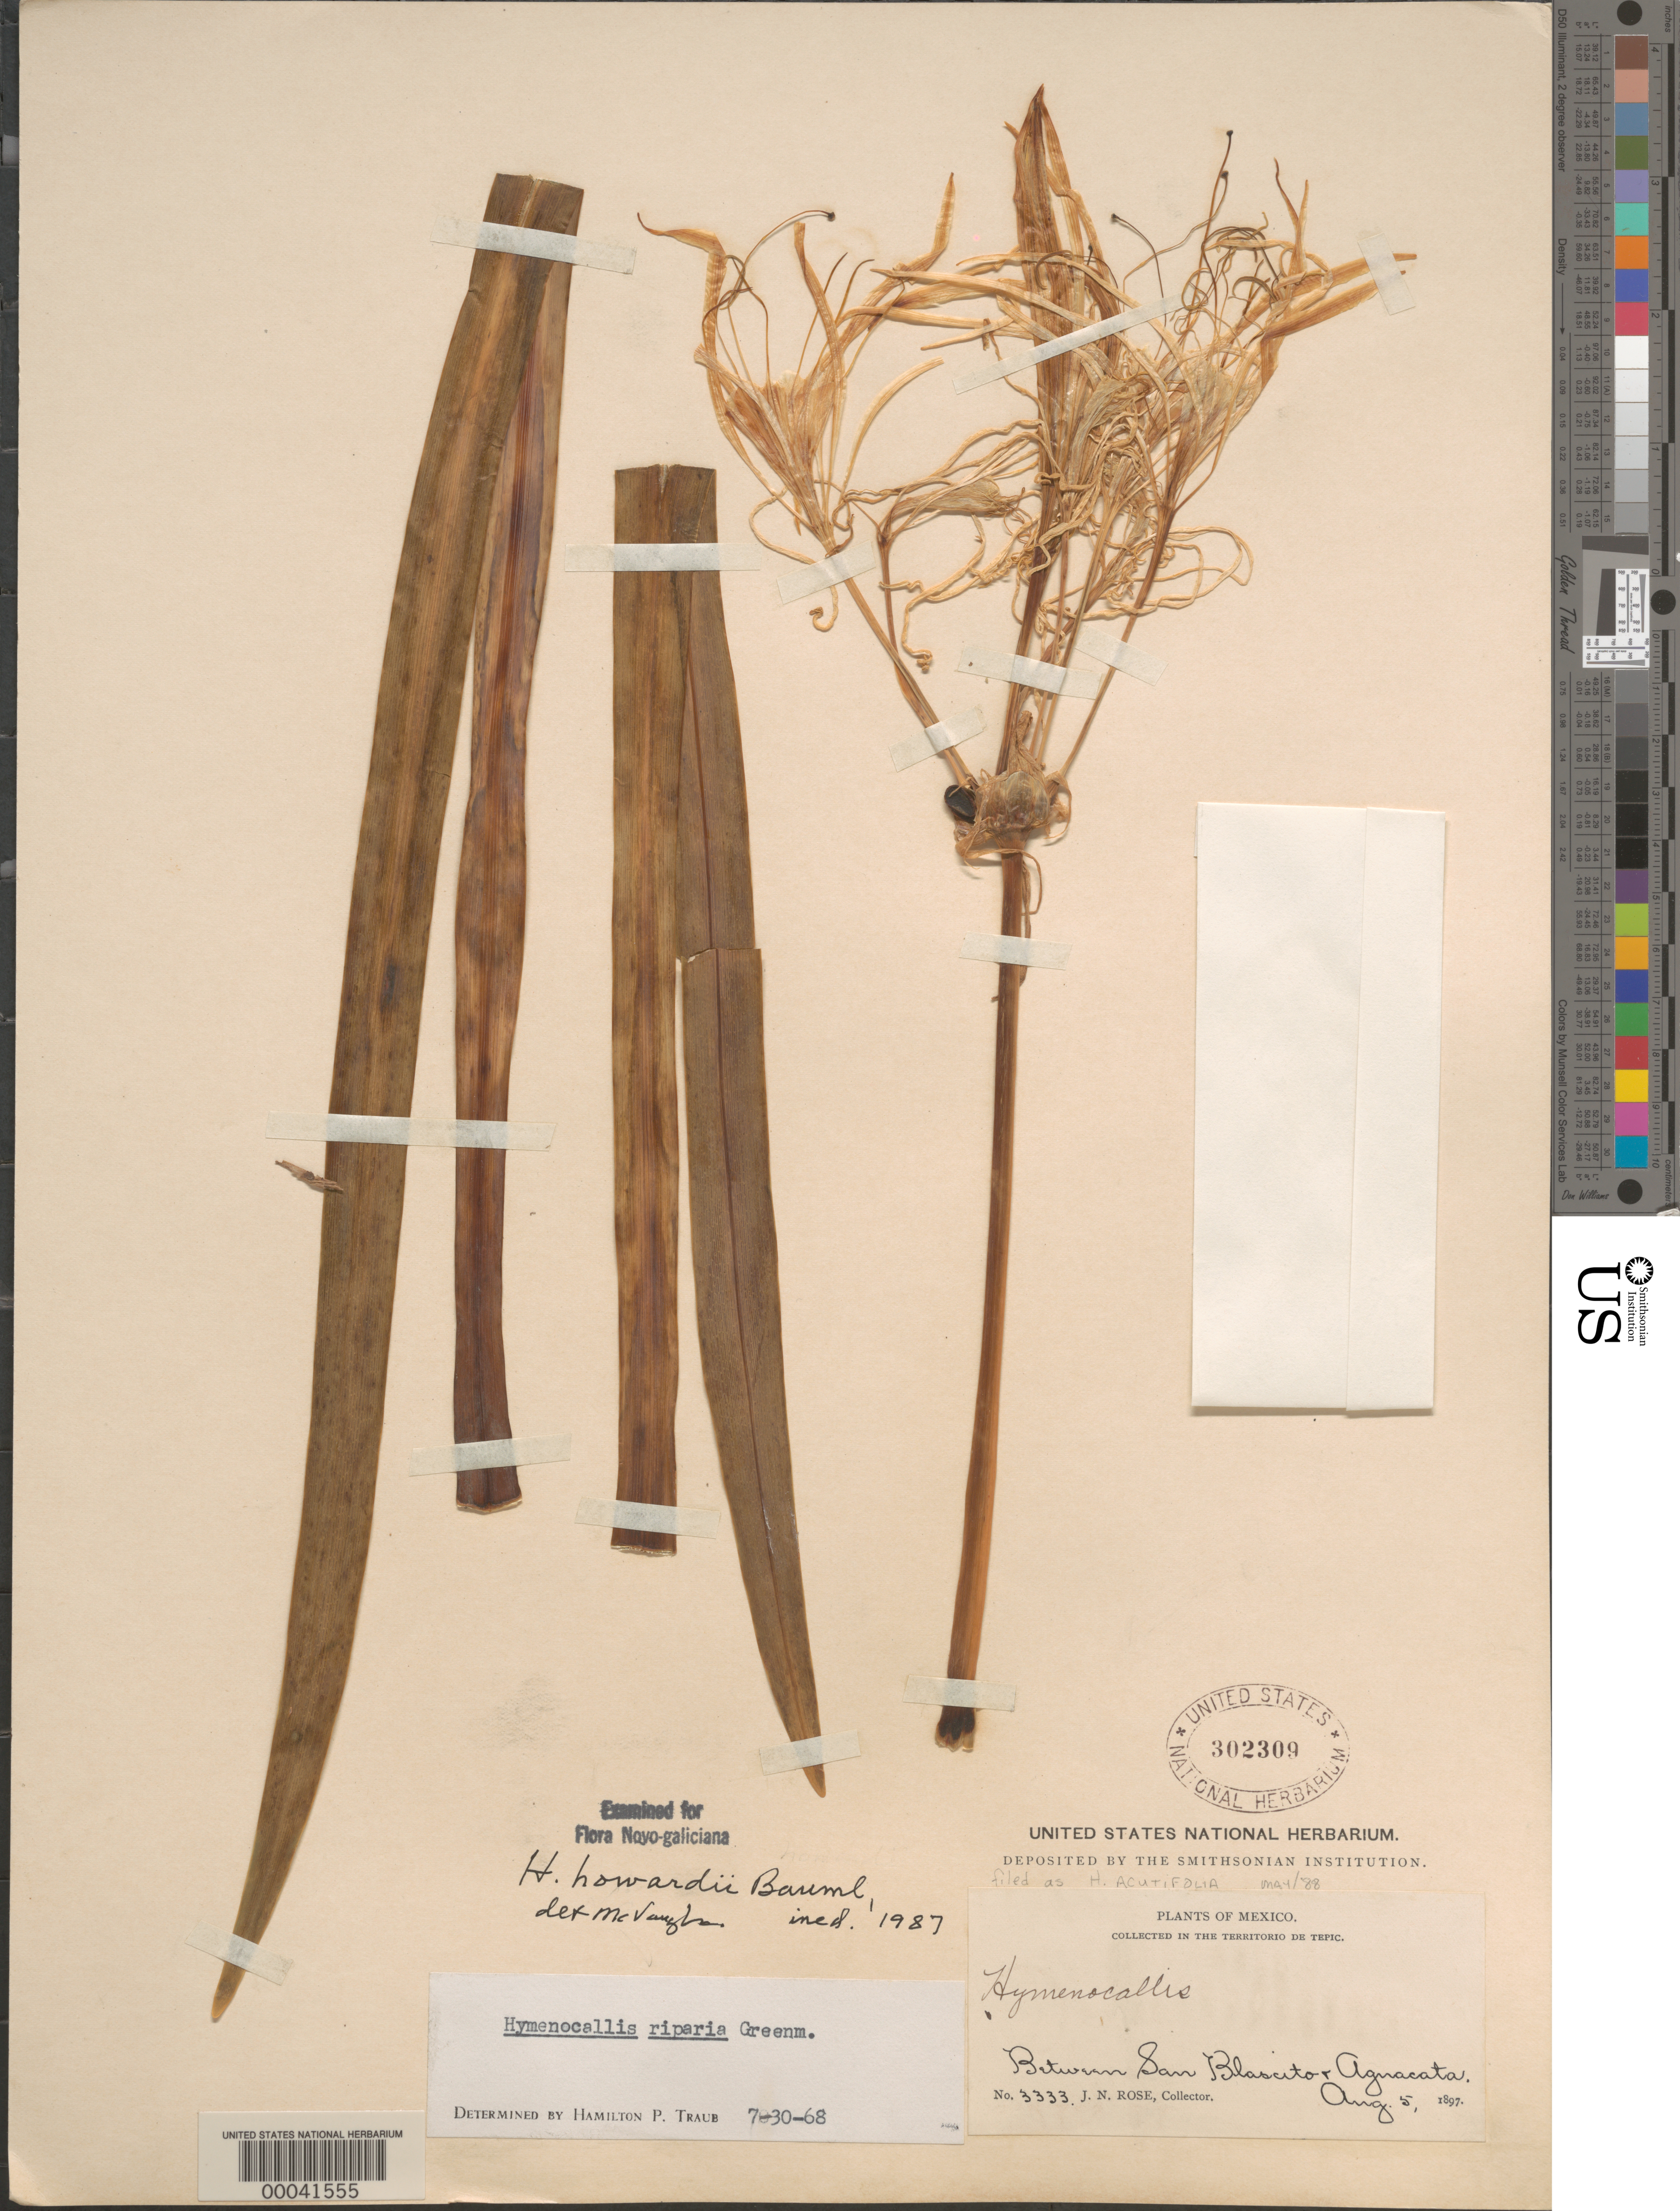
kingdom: Plantae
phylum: Tracheophyta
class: Liliopsida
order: Asparagales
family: Amaryllidaceae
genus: Hymenocallis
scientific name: Hymenocallis acutifolia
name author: (Herb.) Sweet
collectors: J. N. Rose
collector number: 3333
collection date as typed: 05 Aug 1897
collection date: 1897-08-05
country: Mexico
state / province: Nayarit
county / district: Tepic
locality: Between san blascito and agnacata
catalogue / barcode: US 302309